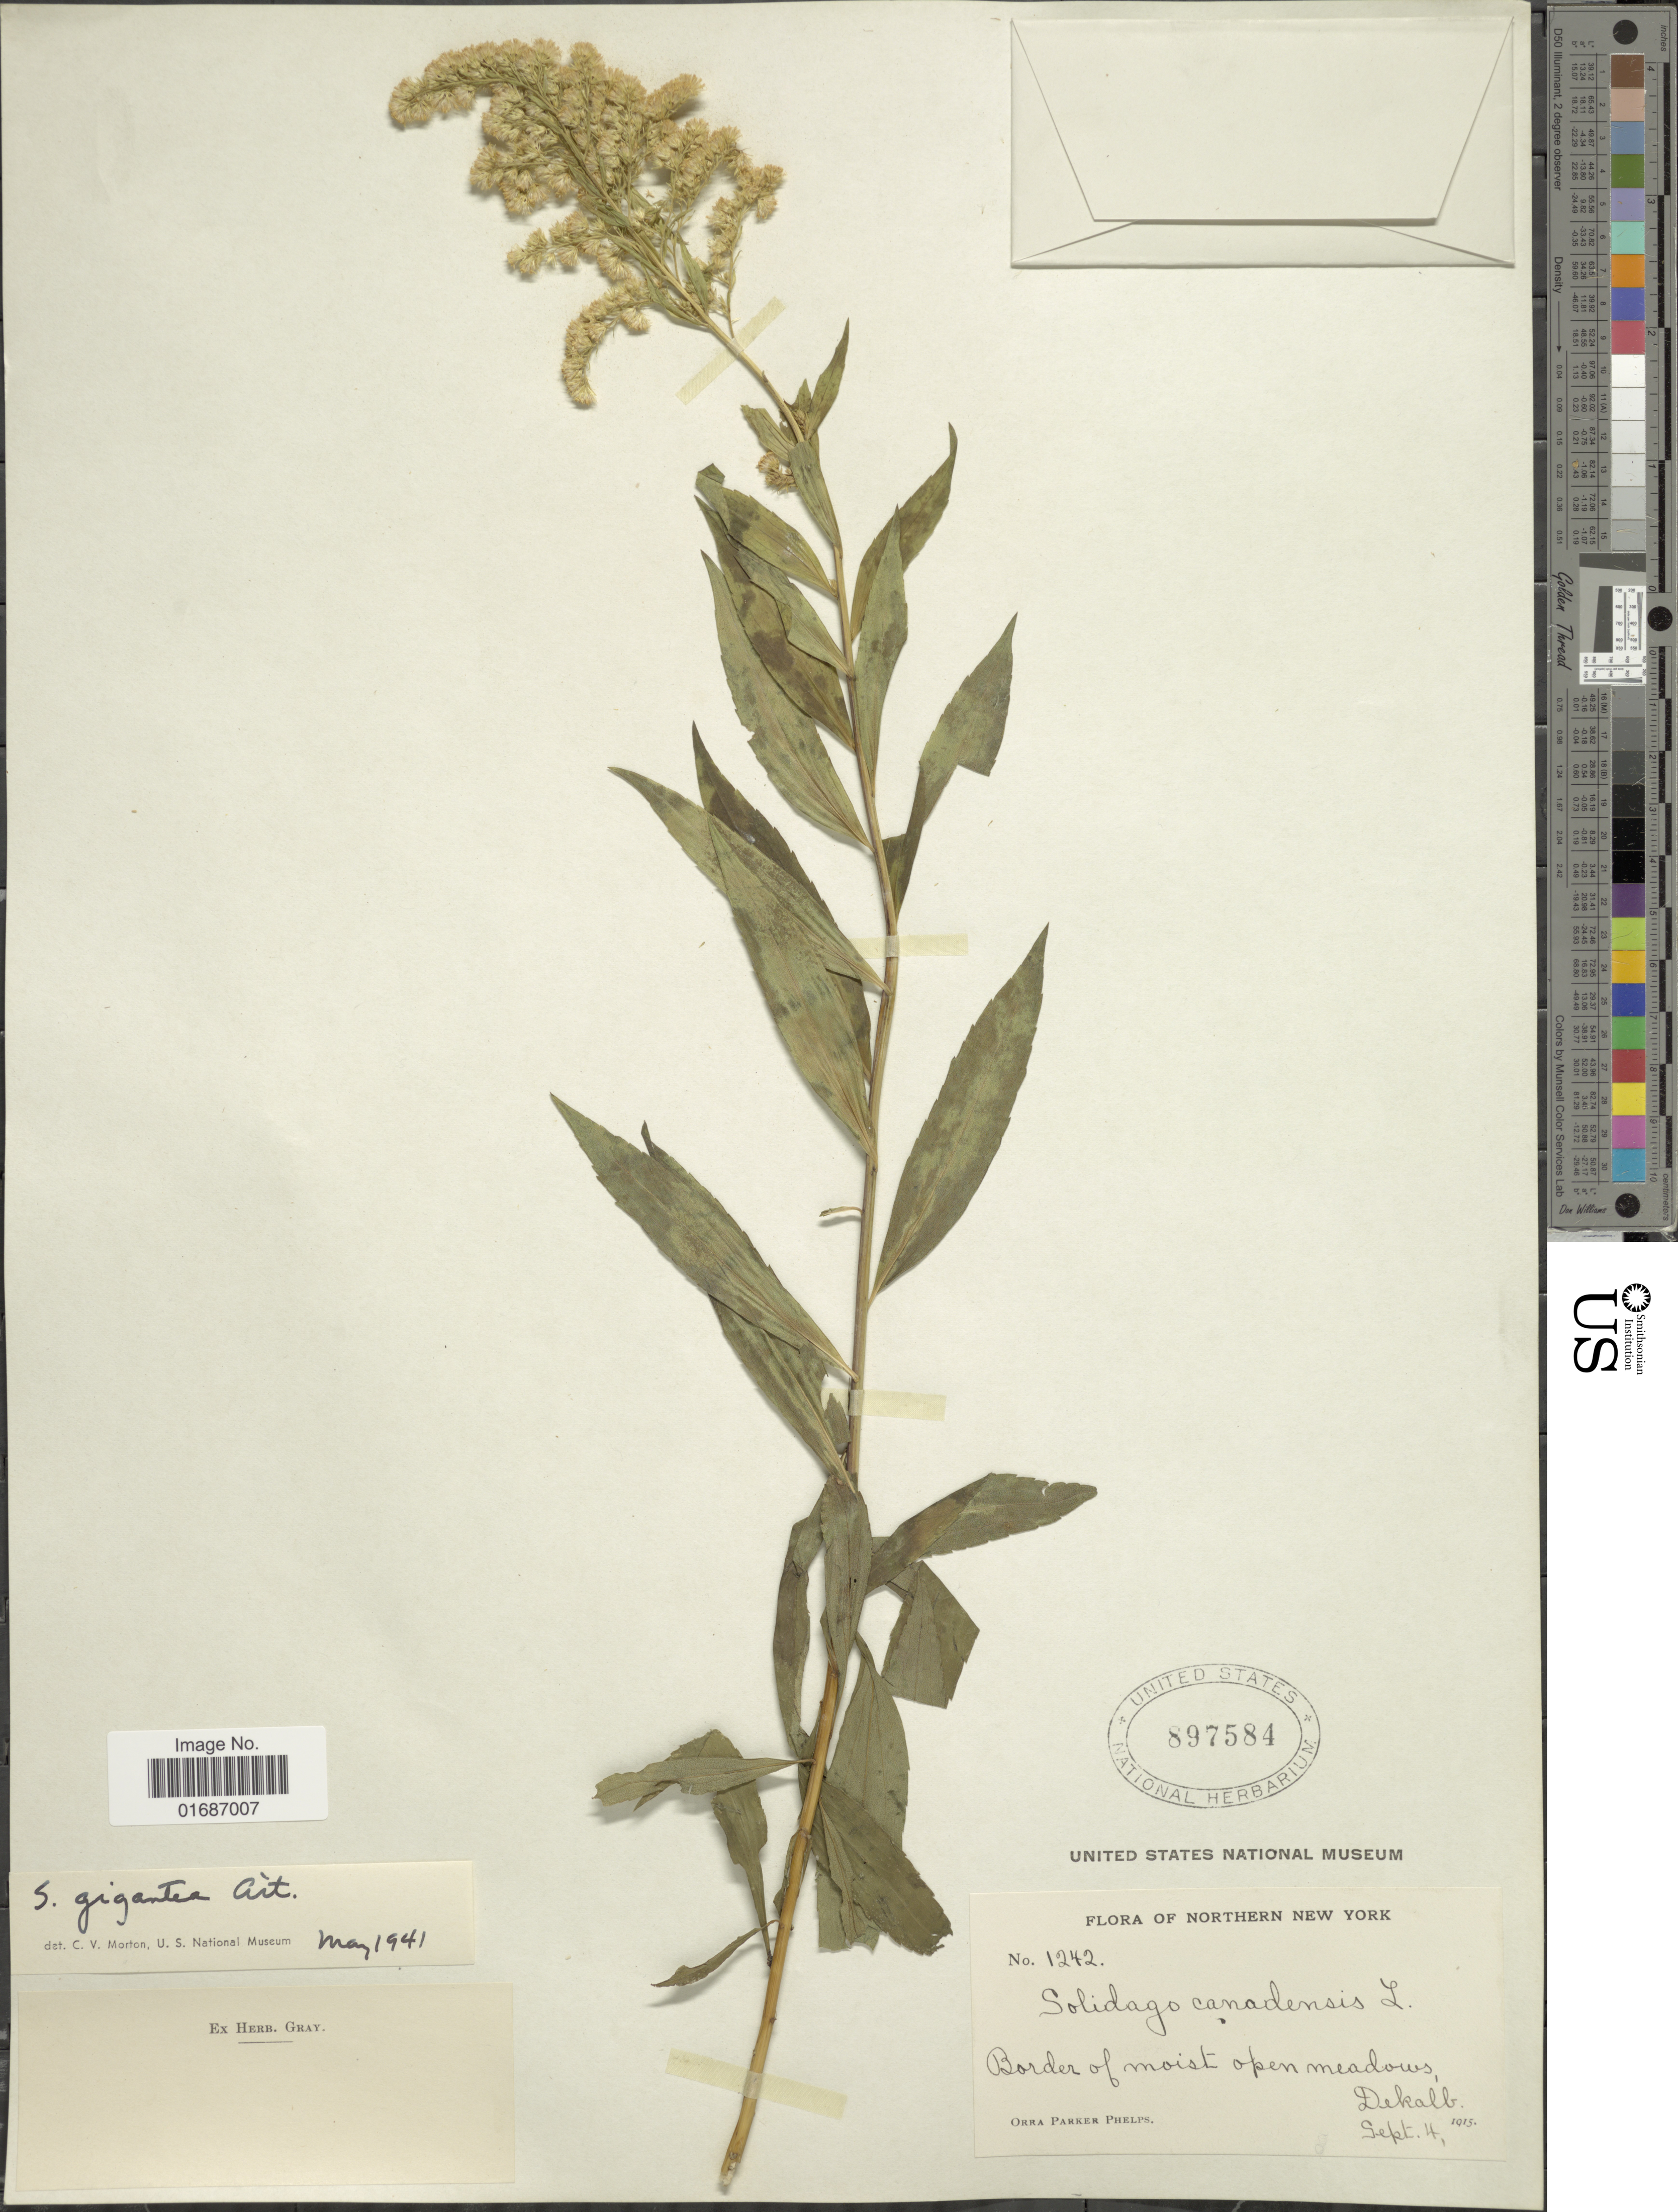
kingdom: Plantae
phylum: Tracheophyta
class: Magnoliopsida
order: Asterales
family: Asteraceae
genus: Solidago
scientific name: Solidago gigantea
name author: Aiton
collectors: O. P. Phelps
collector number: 142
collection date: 1915-09-04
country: United States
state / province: New York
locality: Northern New York, Border of moist open meadow, Dekalb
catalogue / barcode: US 897584